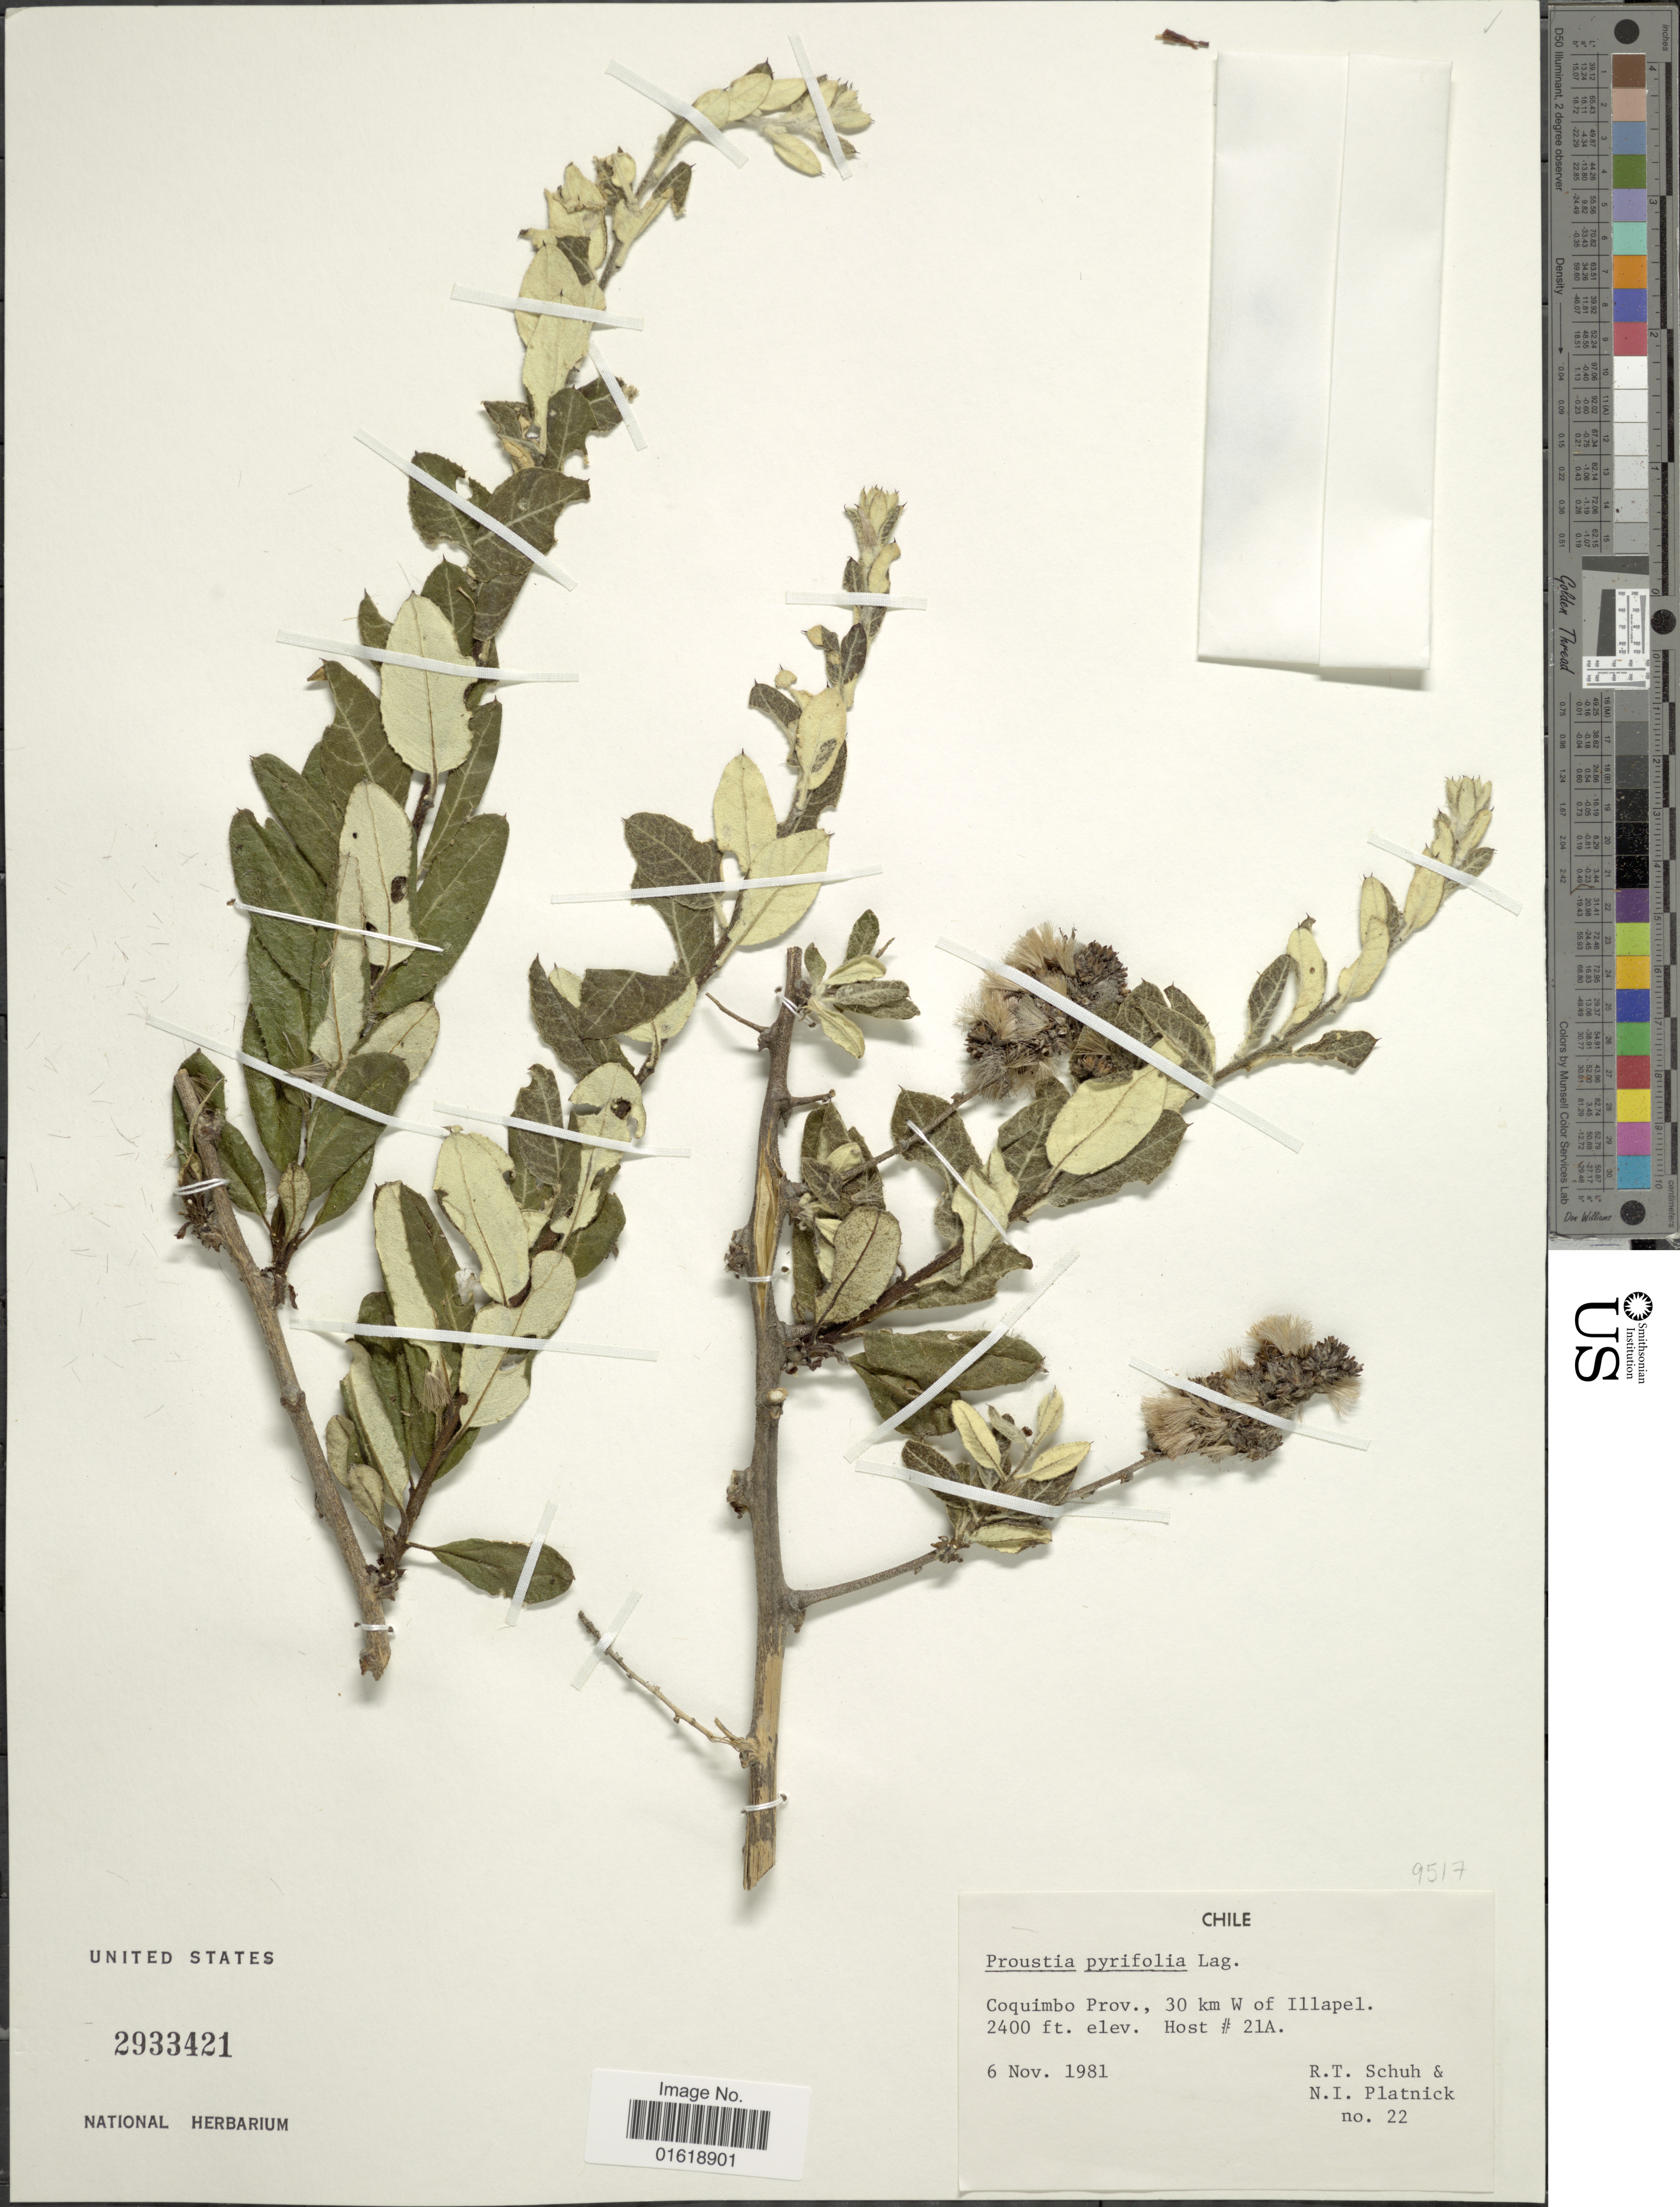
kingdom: Plantae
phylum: Tracheophyta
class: Magnoliopsida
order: Asterales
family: Asteraceae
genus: Proustia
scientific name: Proustia pyrifolia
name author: DC.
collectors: R. Schuh & N. Platnick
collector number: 22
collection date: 1981-11-06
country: Chile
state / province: Coquimbo (IV)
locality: Coquimbo Prov., 30 km W of Illapel. Host # 21A.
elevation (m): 732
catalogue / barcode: US 2933421